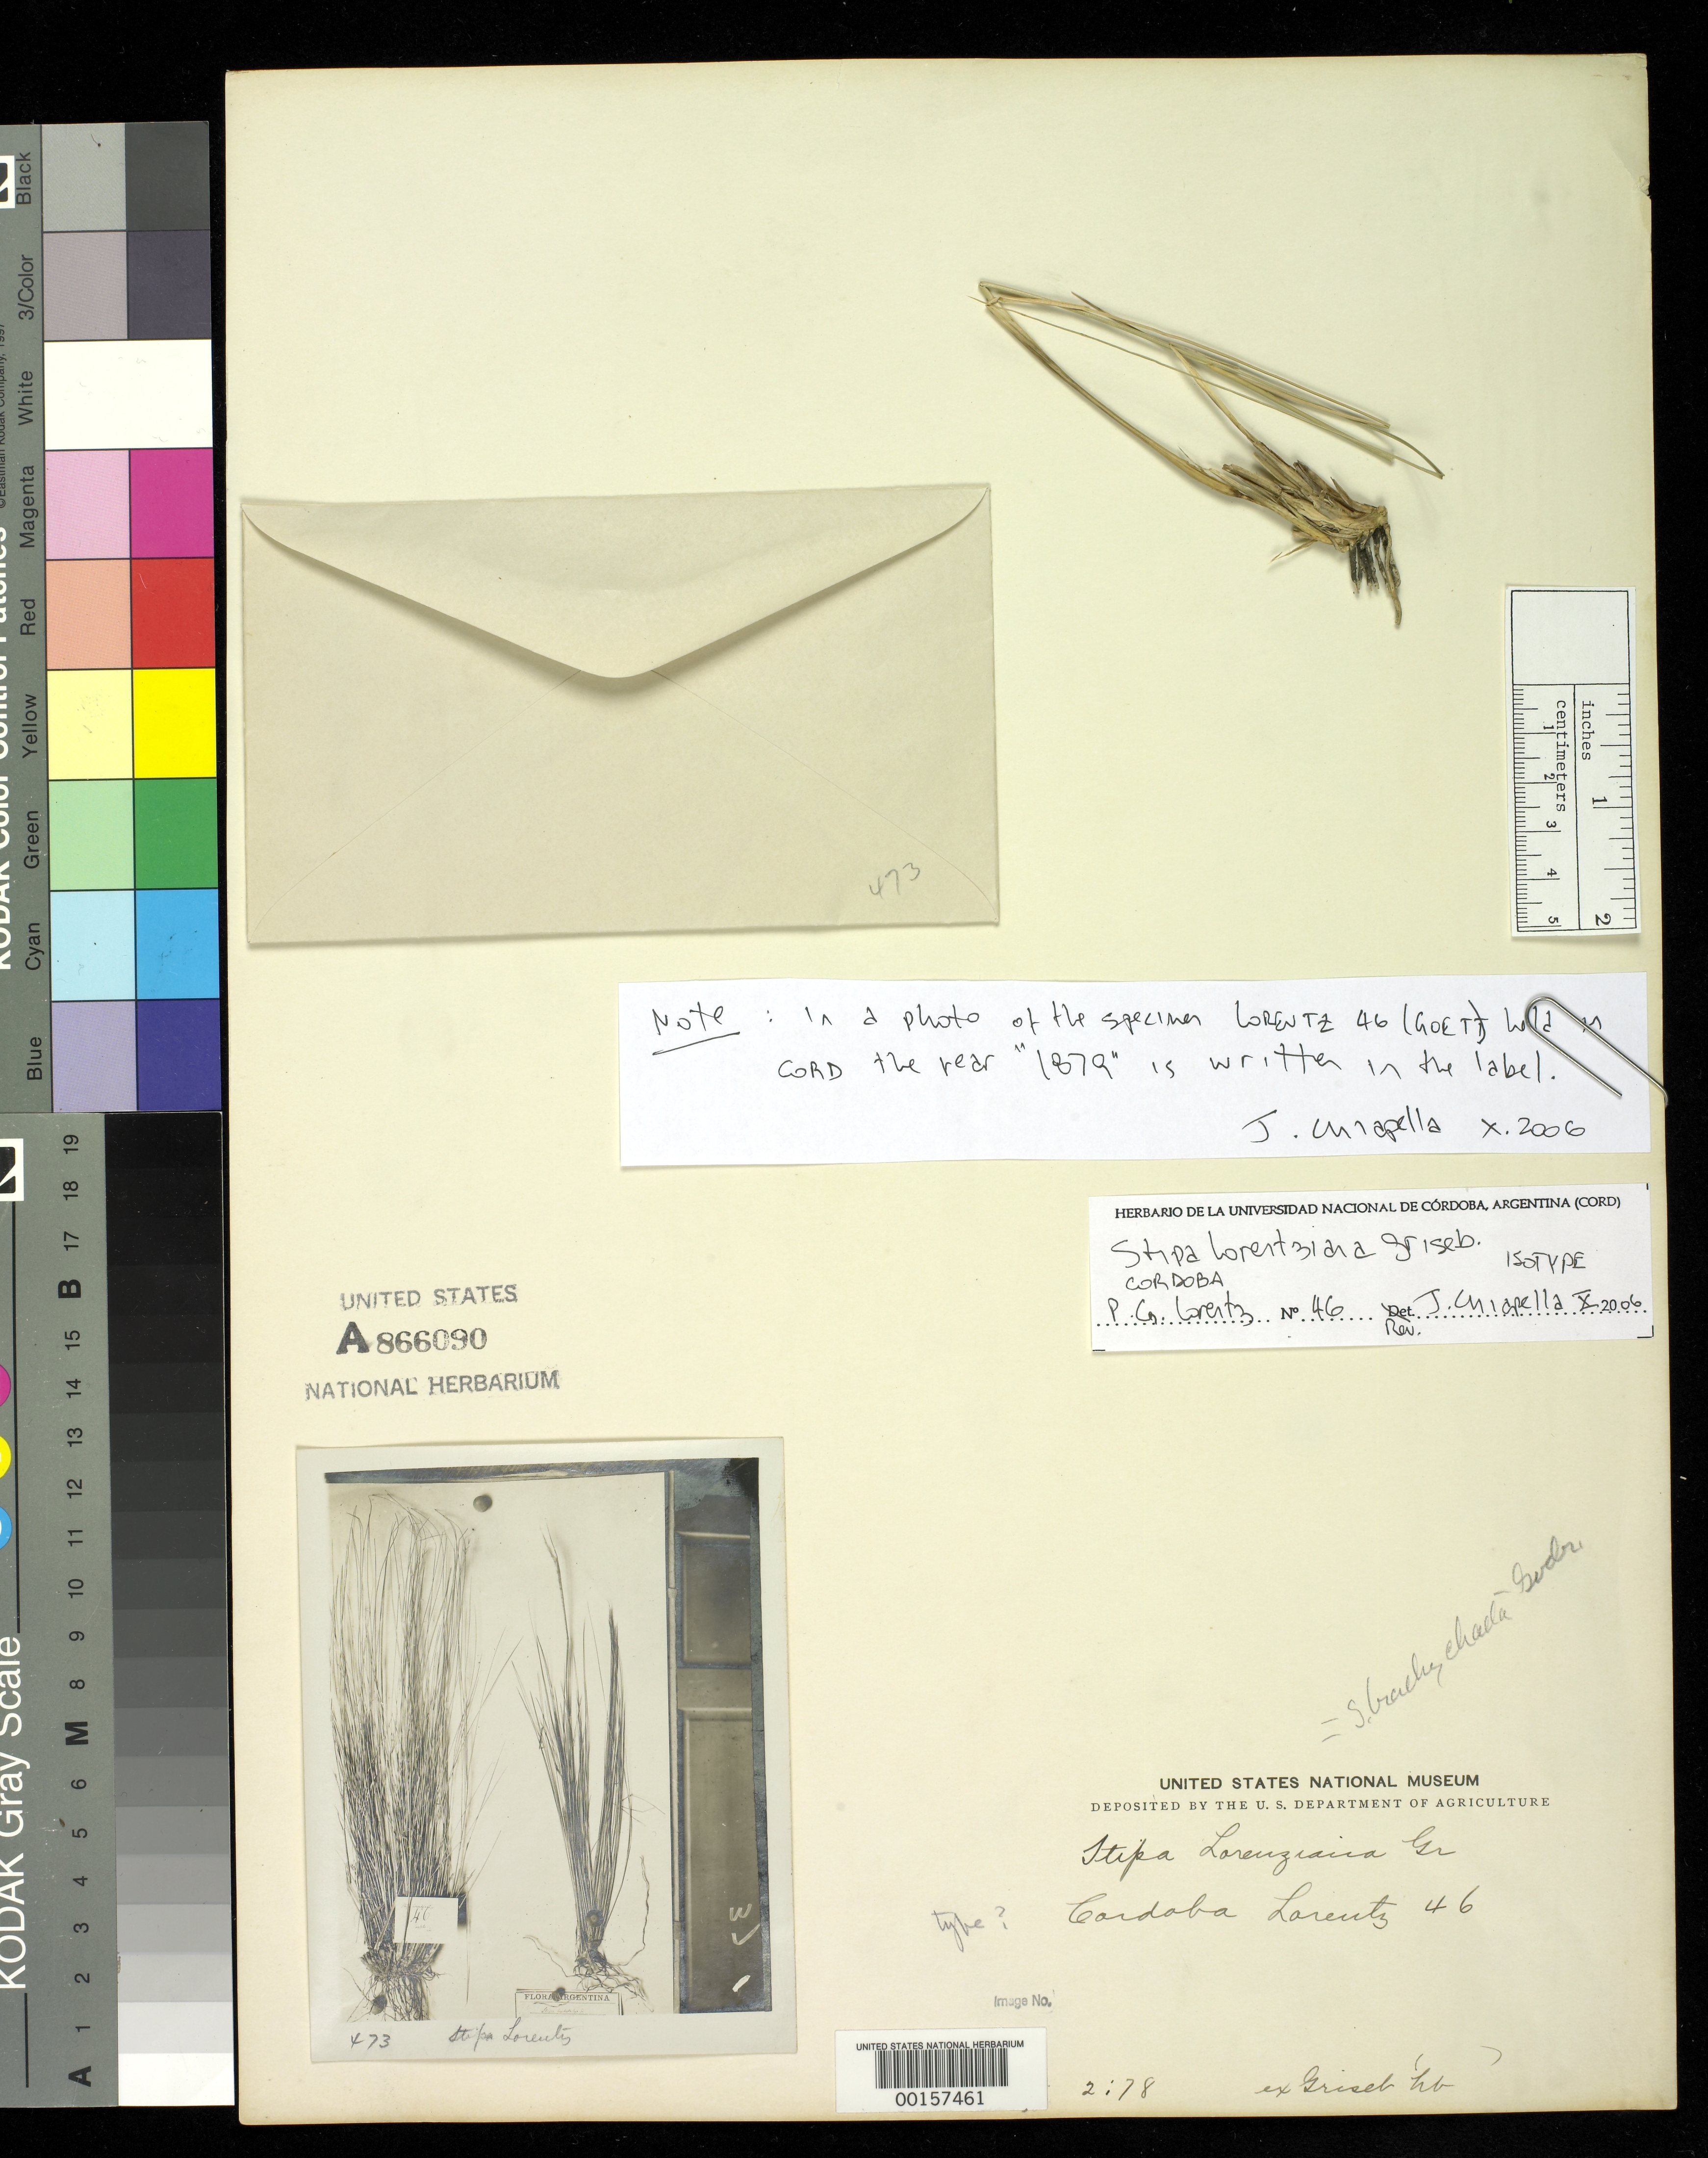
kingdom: Plantae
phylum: Tracheophyta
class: Liliopsida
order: Poales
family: Poaceae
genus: Stipa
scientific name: Stipa lorentziana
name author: Griseb.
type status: Isotype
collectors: P. G. Lorentz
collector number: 46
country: Argentina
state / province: Santiago del Estero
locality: Santiago del Estero.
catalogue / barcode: US 866090A